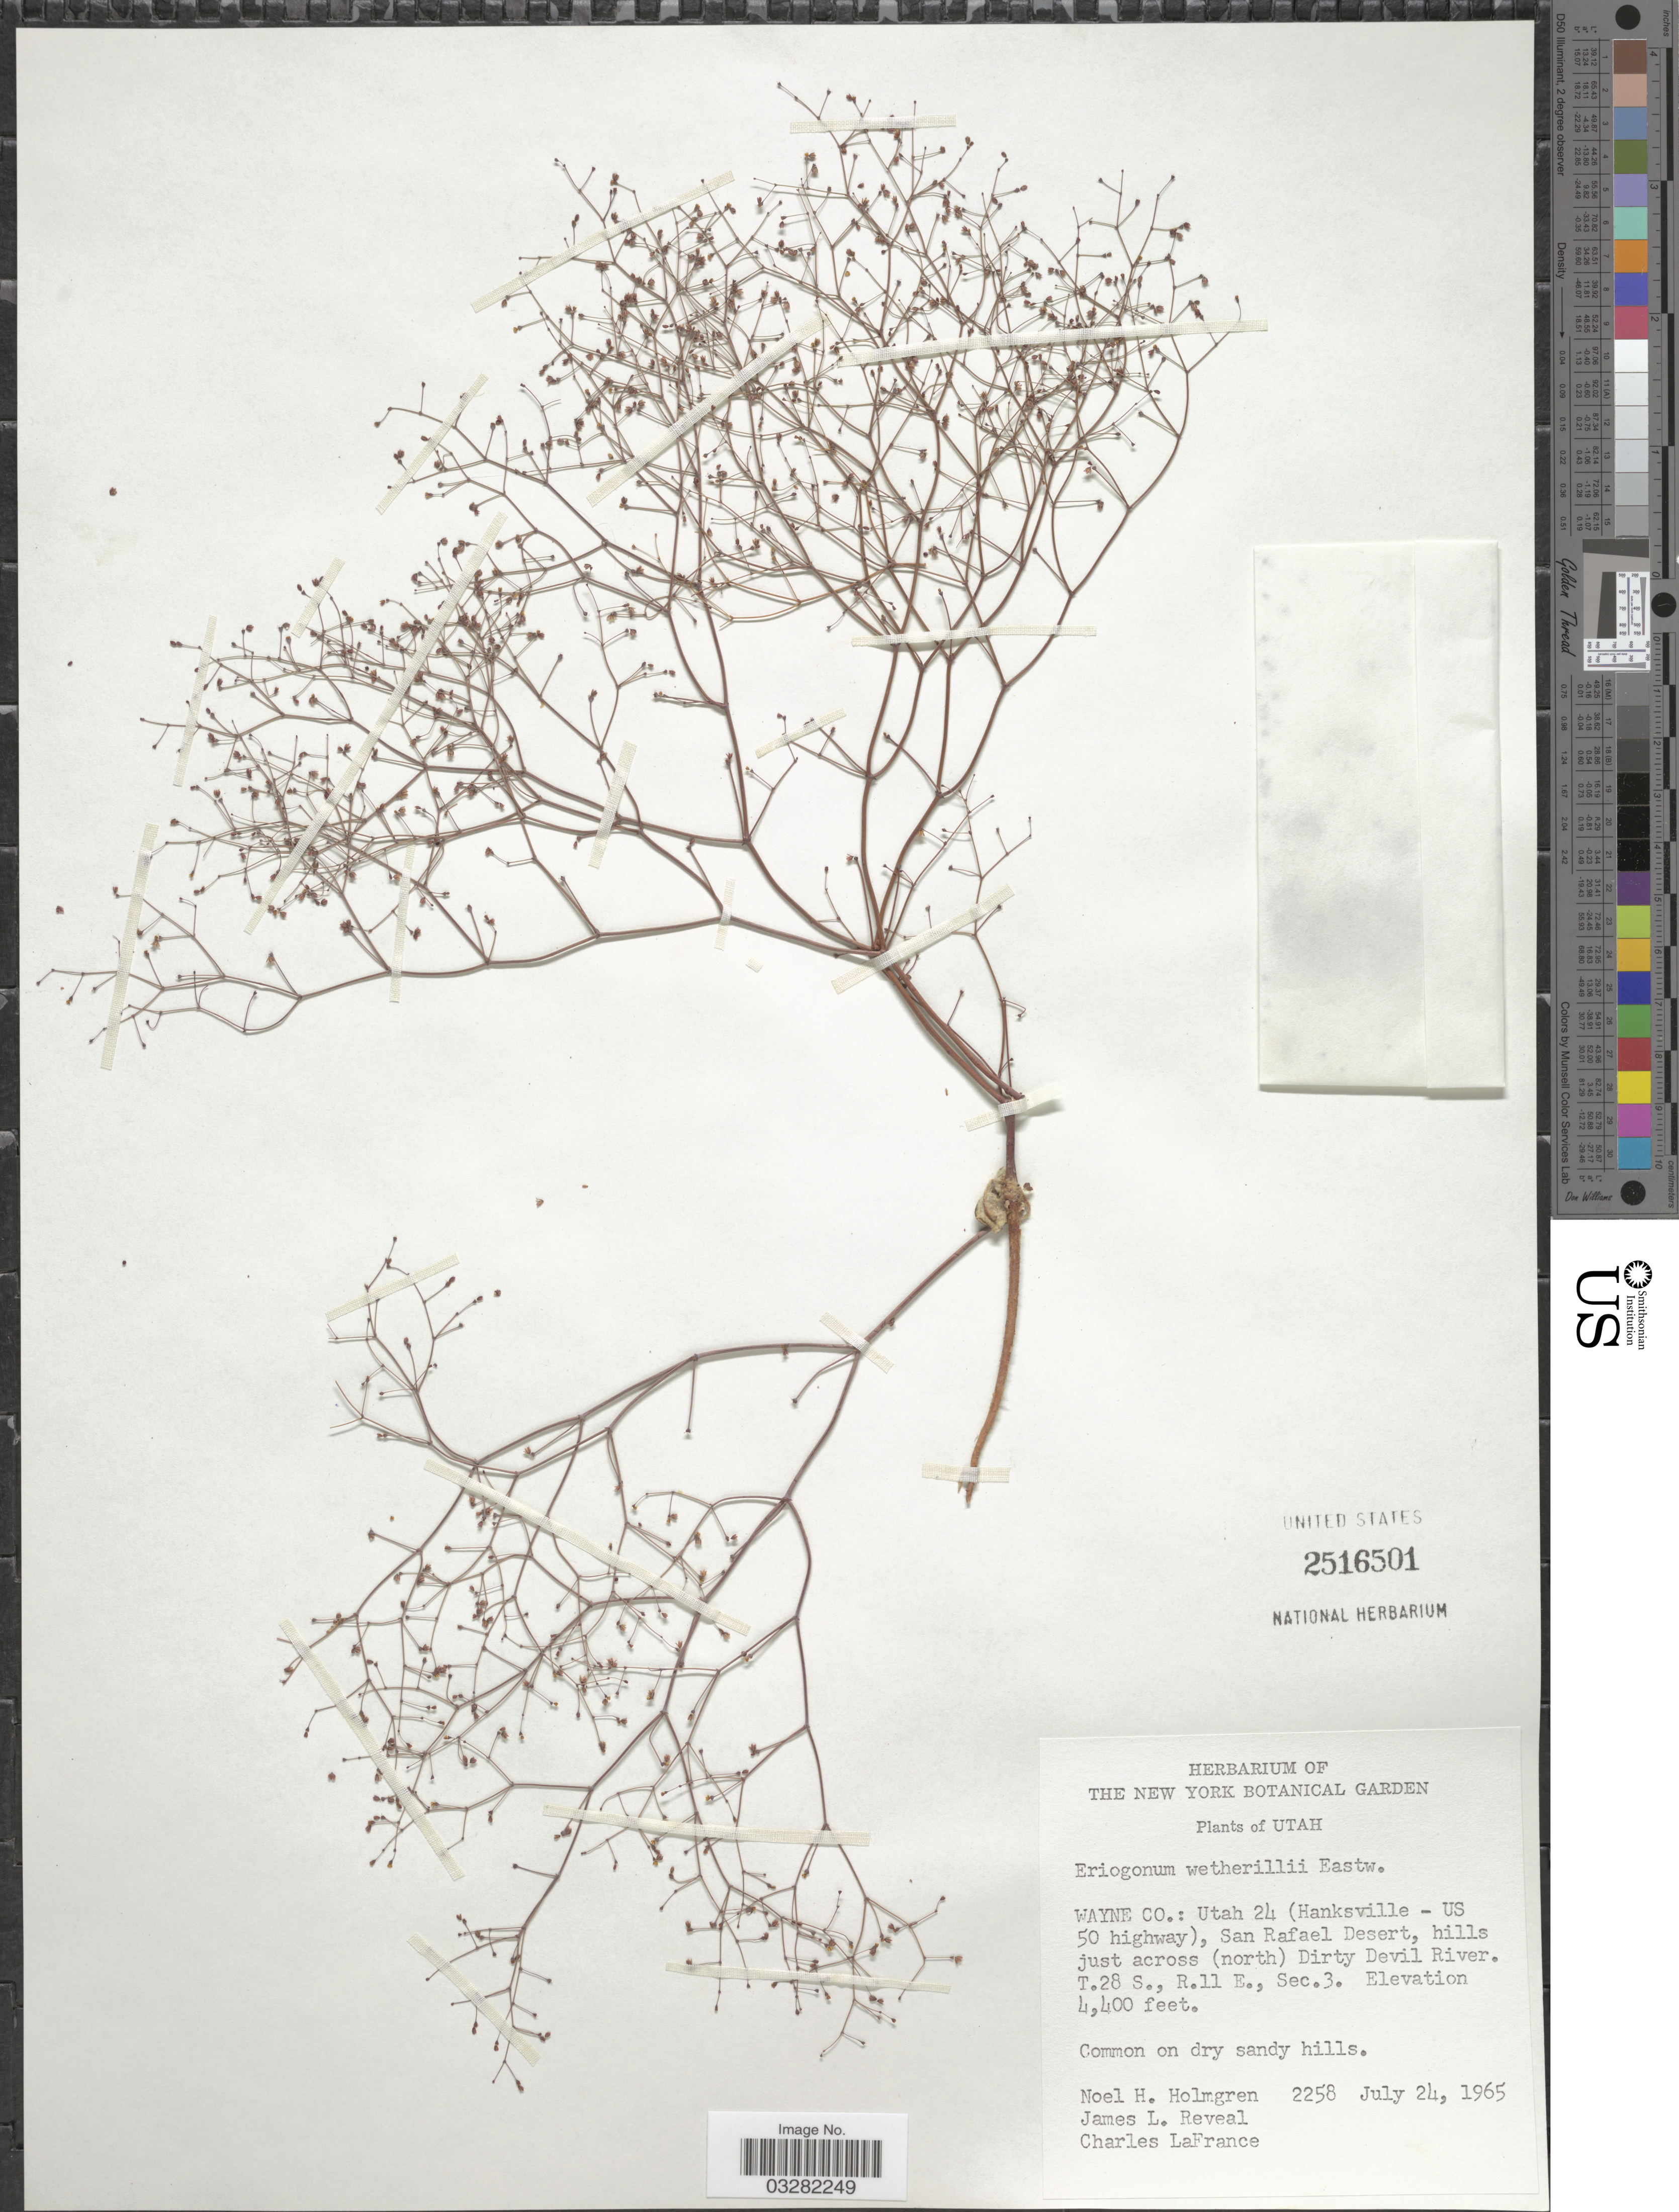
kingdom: Plantae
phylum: Tracheophyta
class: Magnoliopsida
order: Caryophyllales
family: Polygonaceae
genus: Eriogonum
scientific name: Eriogonum wetherillii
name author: Eastw.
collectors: N. H. Holmgren, J. L. Reveal & C. LaFrance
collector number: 2258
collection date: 1965-07-24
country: United States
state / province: Utah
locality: Wayne Co.: Utah 24 (Hanksville - US 50 highway), San Rafael Desert, hills just across (north) Dirty Devil River. T.28 S., R.11 E., Sec.3.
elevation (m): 1341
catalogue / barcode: US 2516501